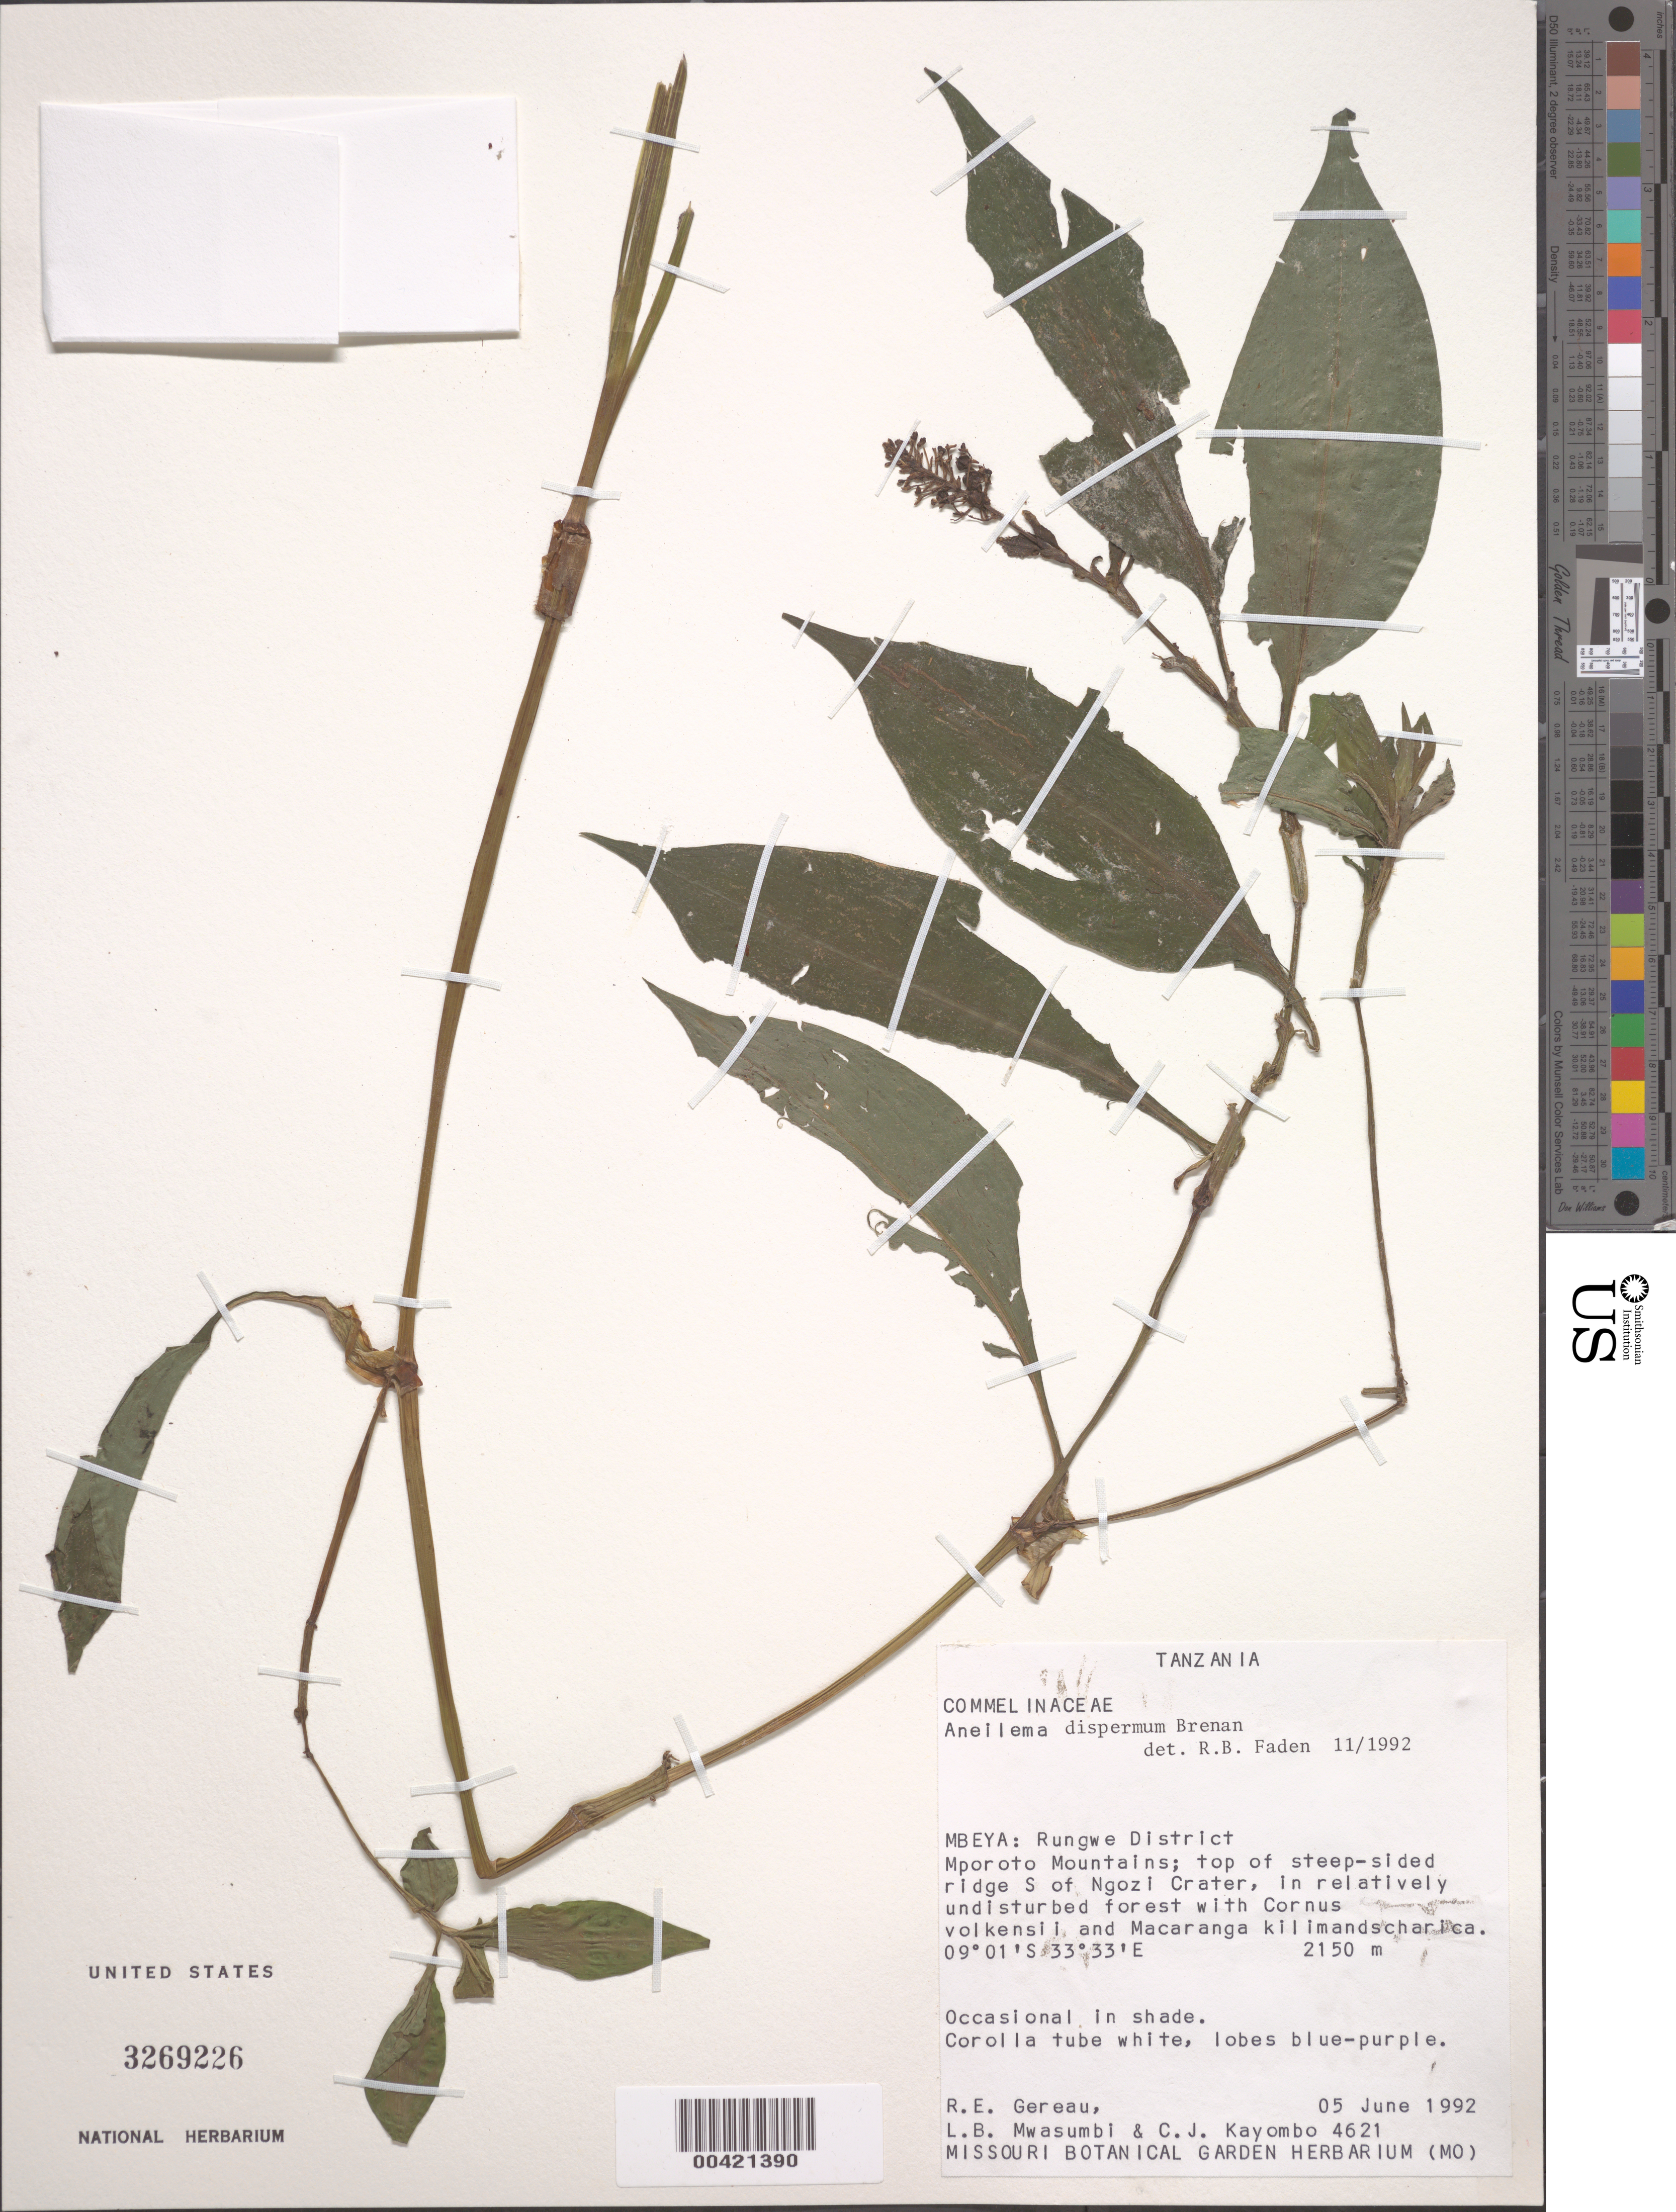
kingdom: Plantae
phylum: Tracheophyta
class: Liliopsida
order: Commelinales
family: Commelinaceae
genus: Aneilema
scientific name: Aneilema dispermum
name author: Brenan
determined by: Faden, Robert B., (US), Smithsonian Institution - National Museum of Natural History (UNITED STATES)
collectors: R. E. Gereau, L. Mwasumbi & C. J. Kayombo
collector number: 4621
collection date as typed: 05 Jun 1992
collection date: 1992-06-05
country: Tanzania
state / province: Mbeya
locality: Rungwe district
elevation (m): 2150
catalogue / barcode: US 3269226